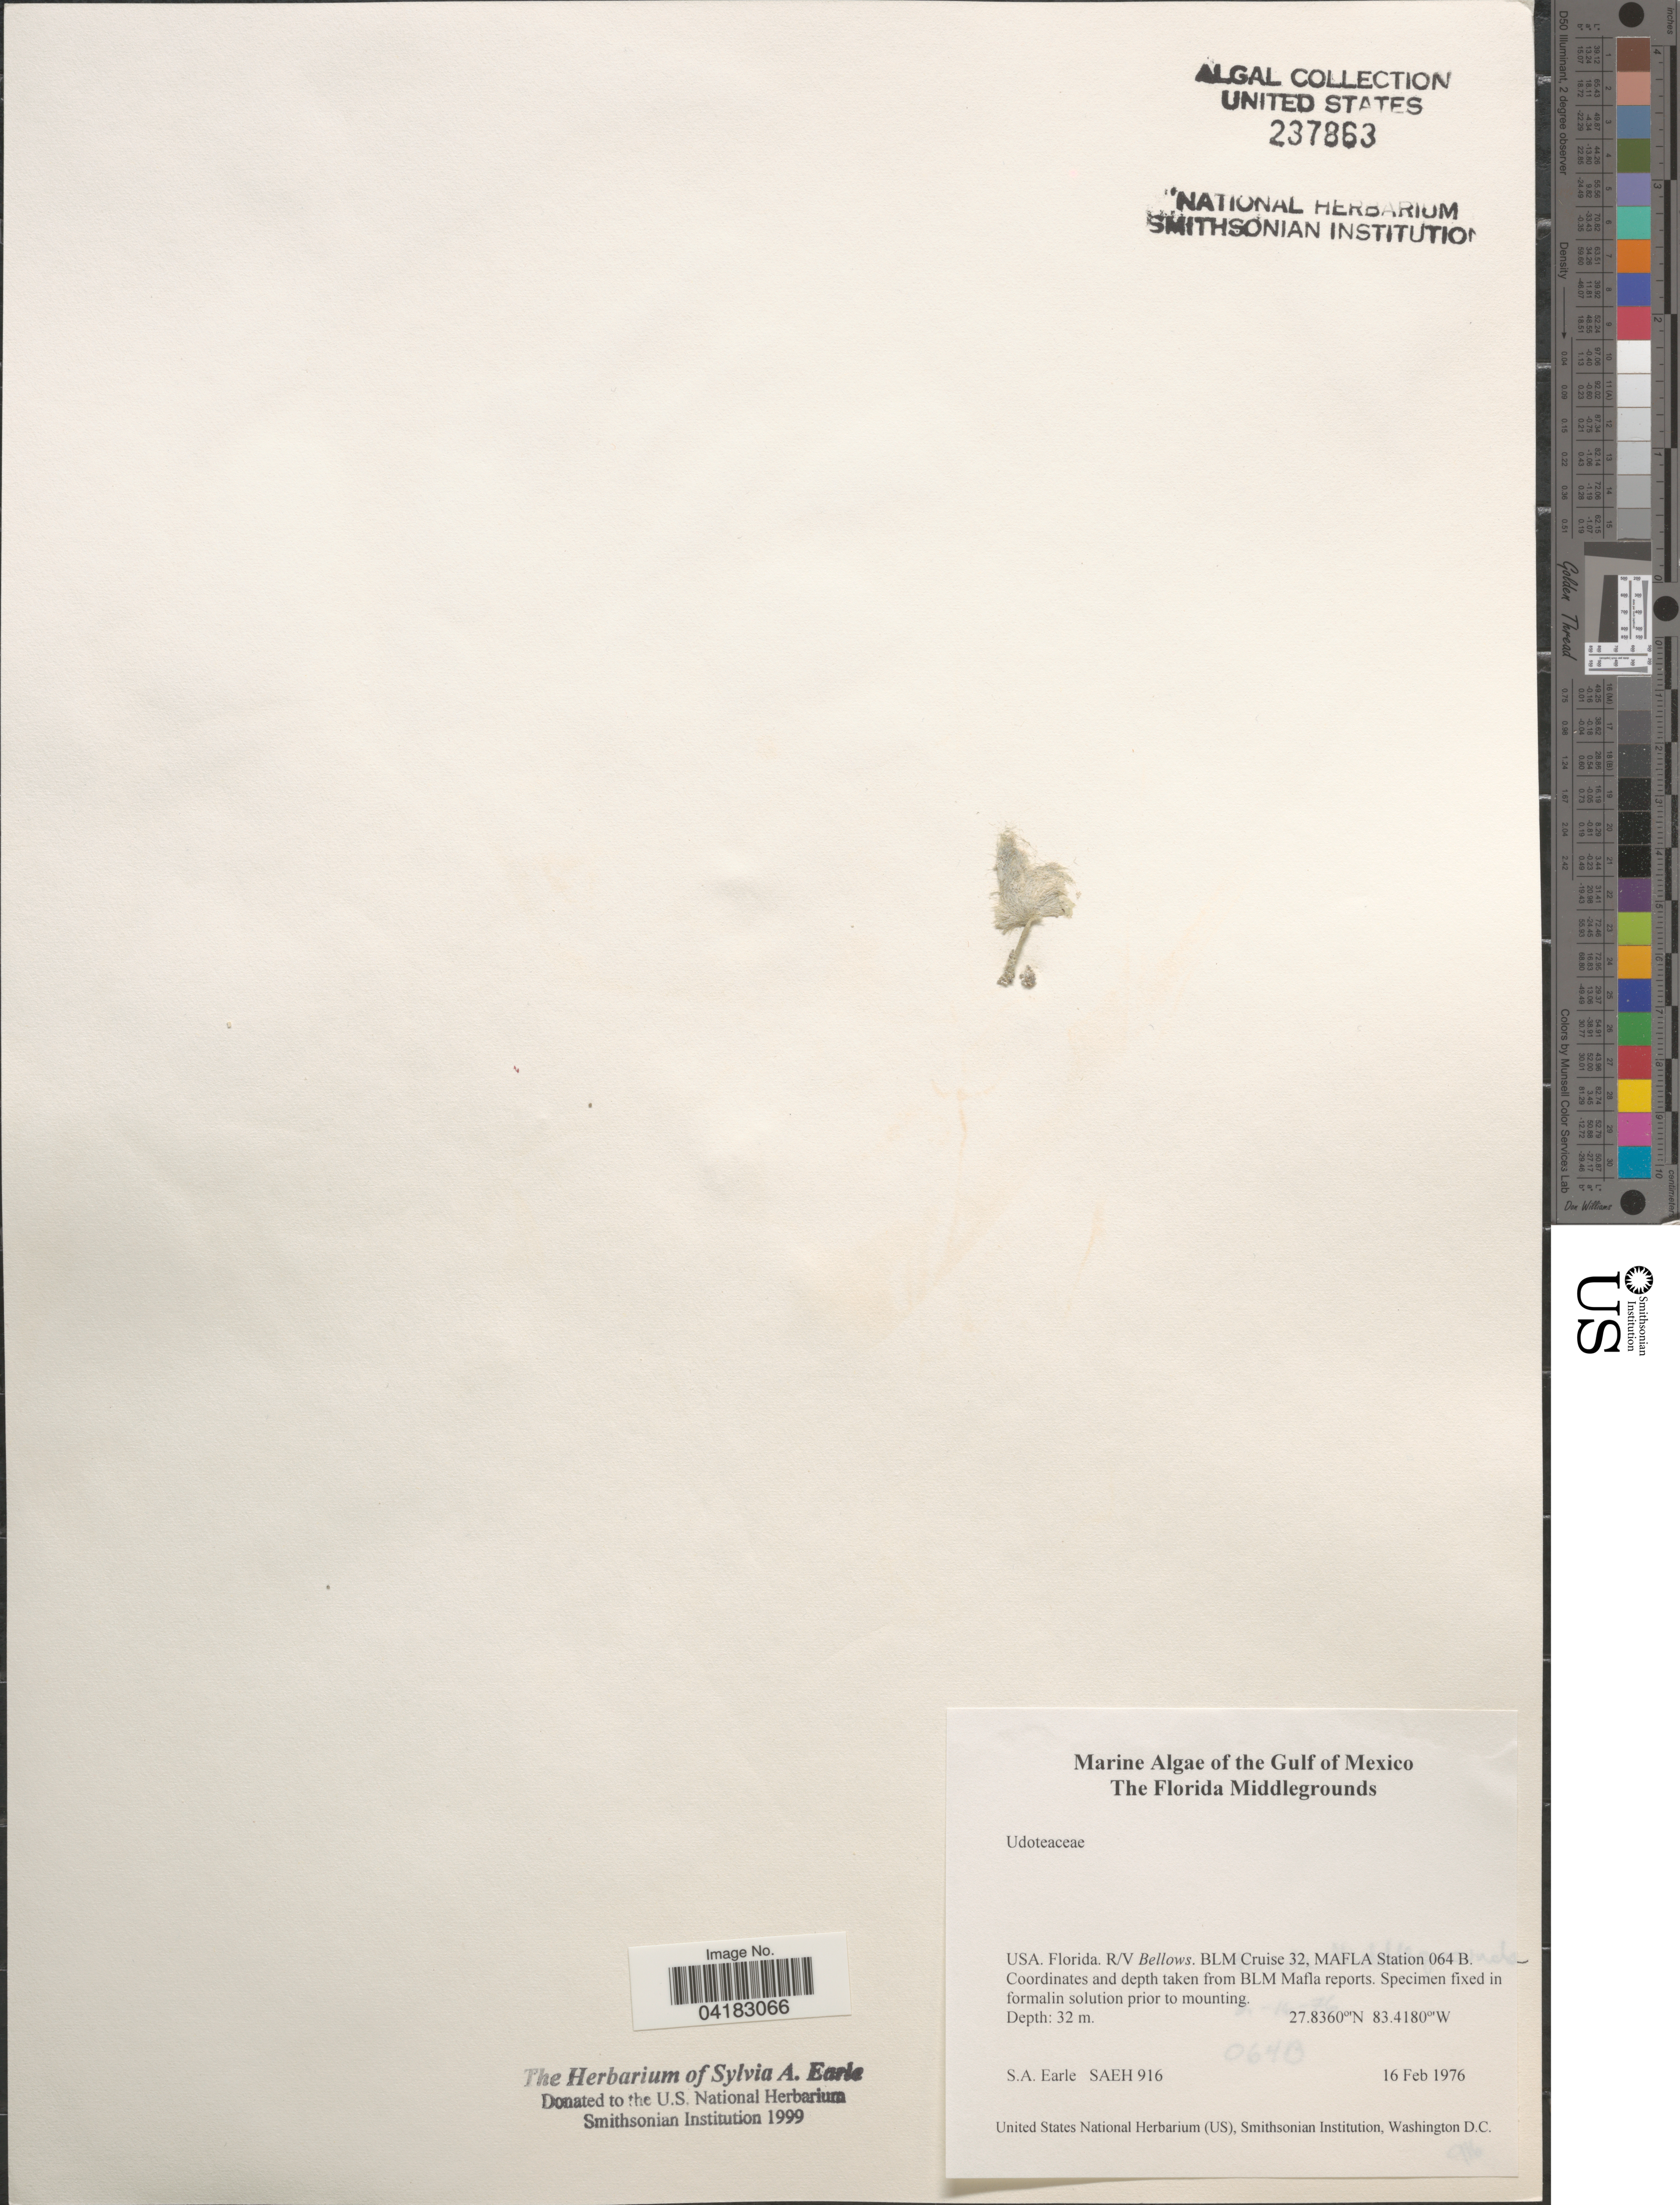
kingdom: Plantae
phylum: Chlorophyta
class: Ulvophyceae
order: Bryopsidales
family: Udoteaceae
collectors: S. A. Earle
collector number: SAEH916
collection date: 1976-02-16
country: United States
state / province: Florida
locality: Gulf of Mexico. The Florida Middlegrounds. R/V Bellows. BLM Cruise 32, MAFLA Station 064 B.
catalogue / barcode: US 237863